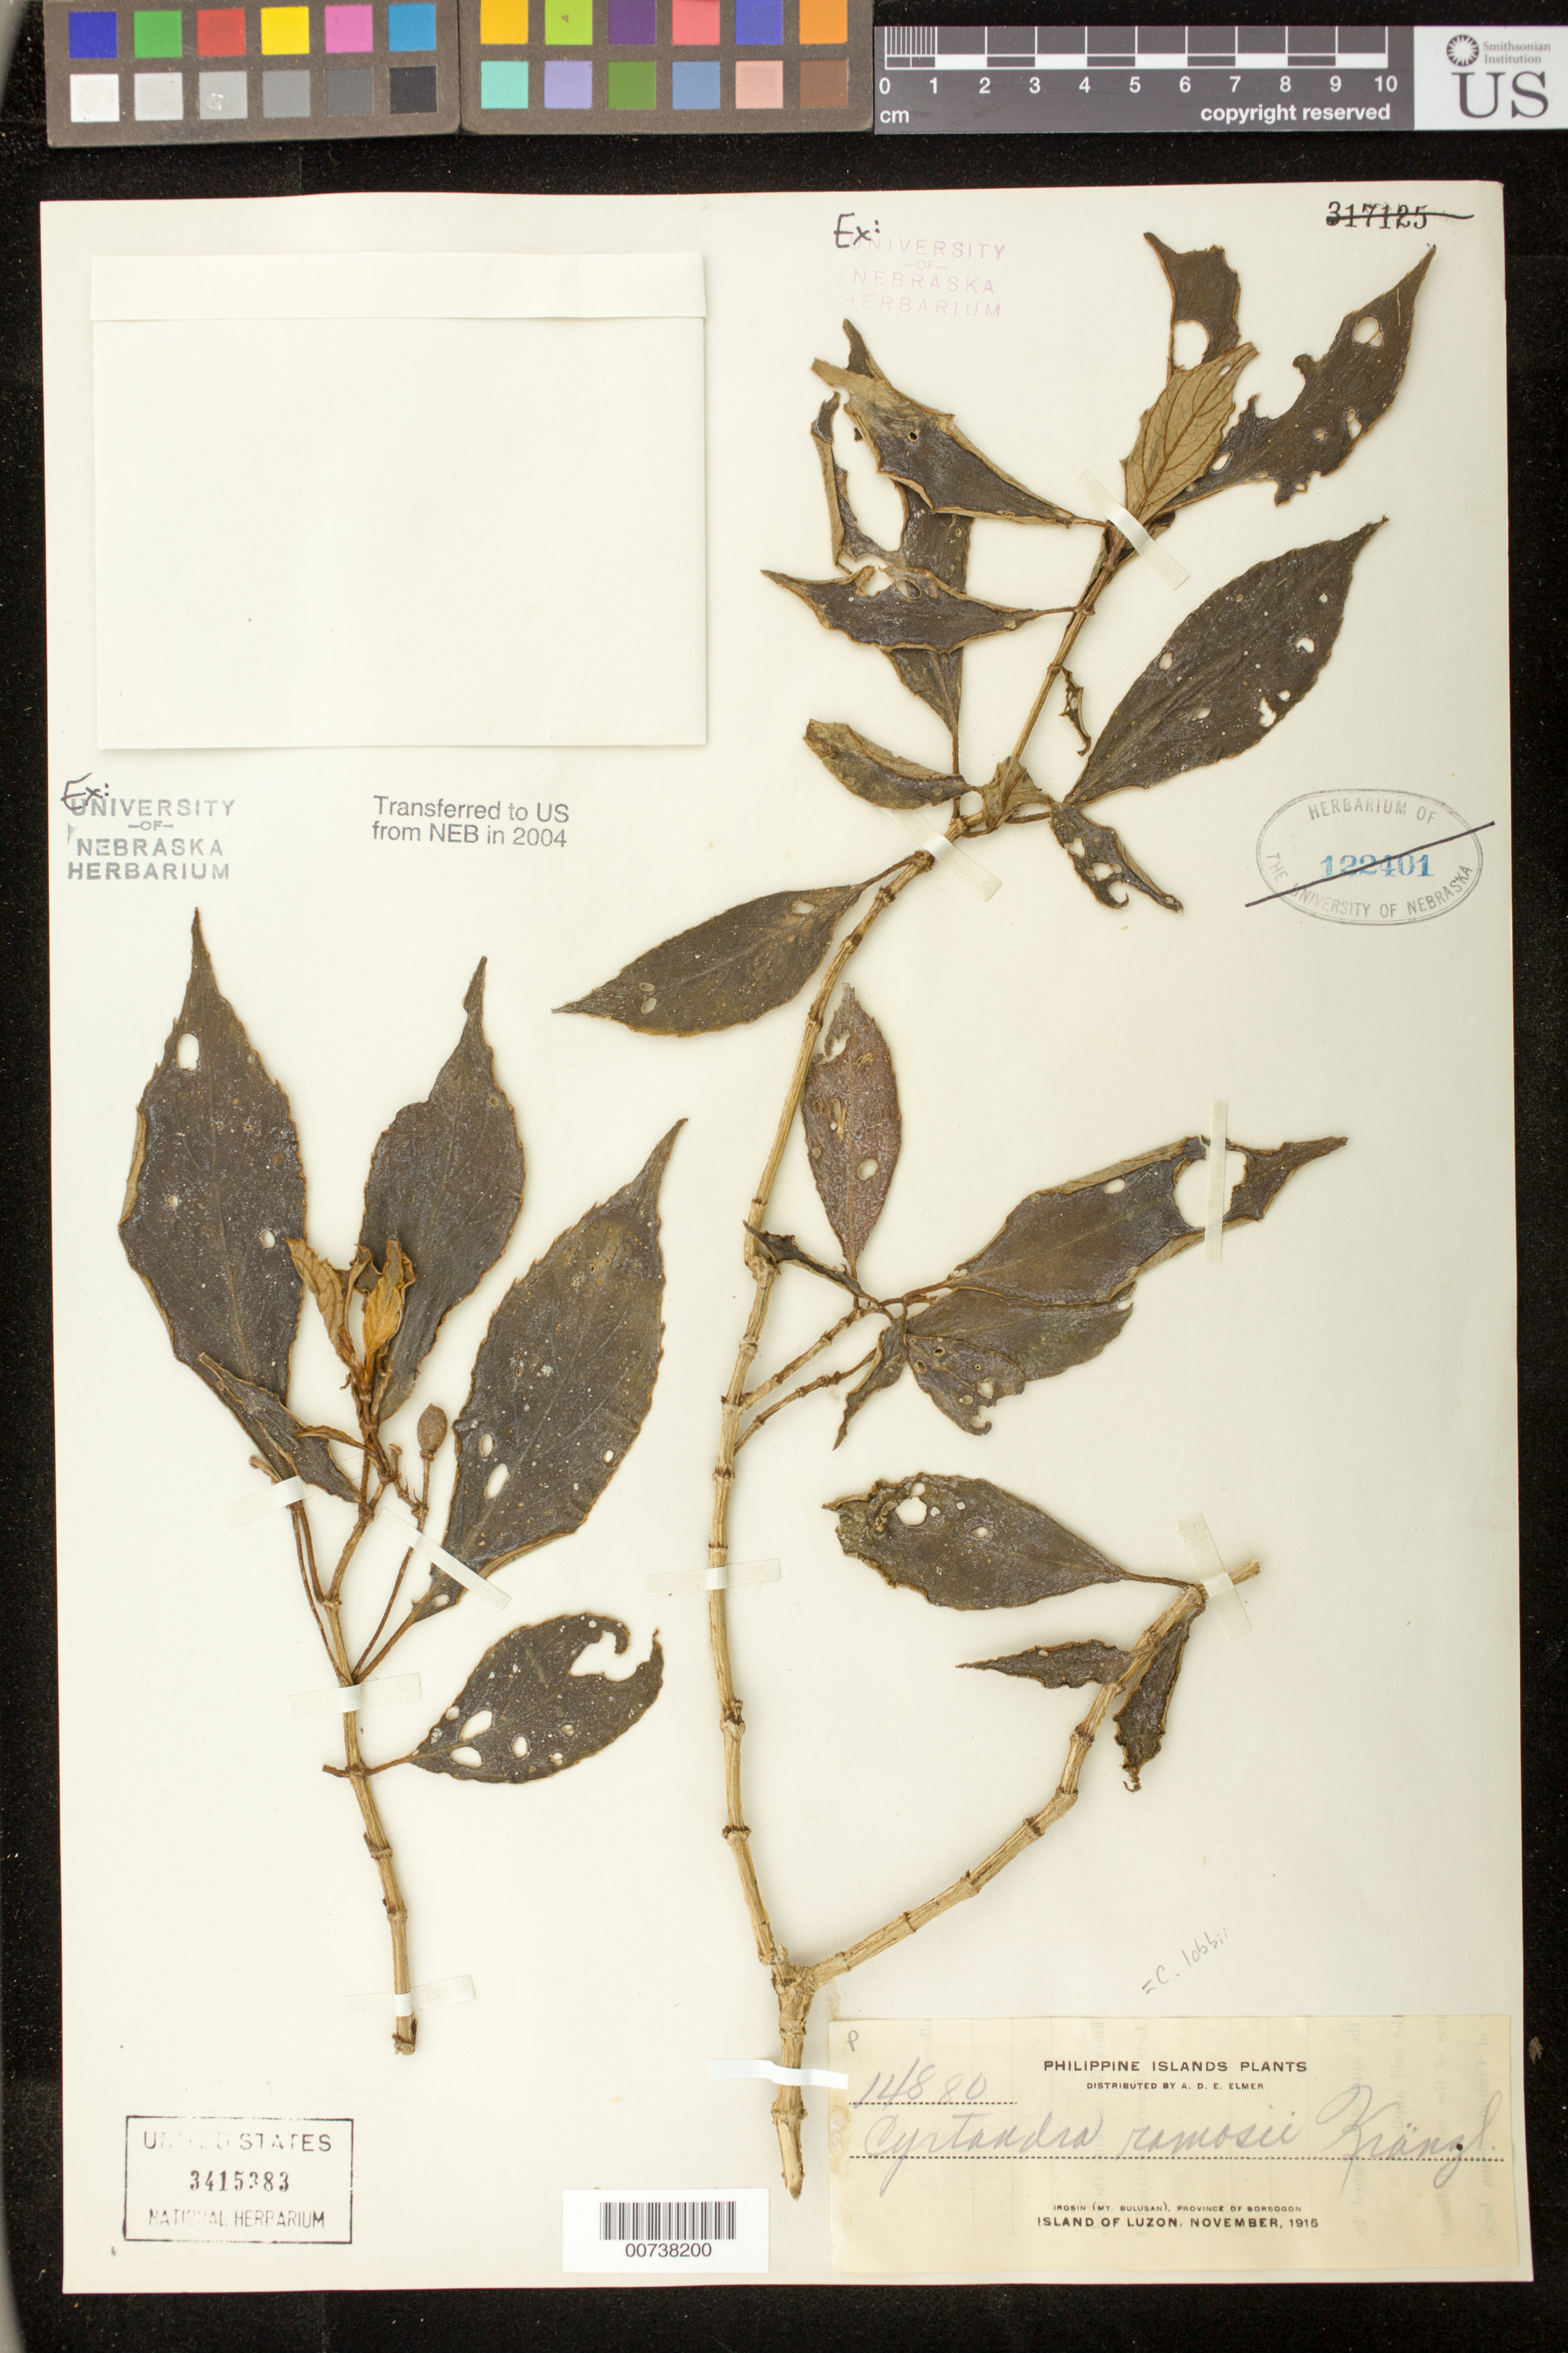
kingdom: Plantae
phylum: Tracheophyta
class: Magnoliopsida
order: Lamiales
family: Gesneriaceae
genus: Cyrtandra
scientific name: Cyrtandra lobbii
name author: C.B. Clarke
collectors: A. D. E. Elmer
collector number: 14880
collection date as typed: Nov 1915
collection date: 1915-11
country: Philippines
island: Luzon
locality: Irosin (Mt. Bulusan), Province of Sorsogon, Island of Luzon.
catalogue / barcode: US 3415383